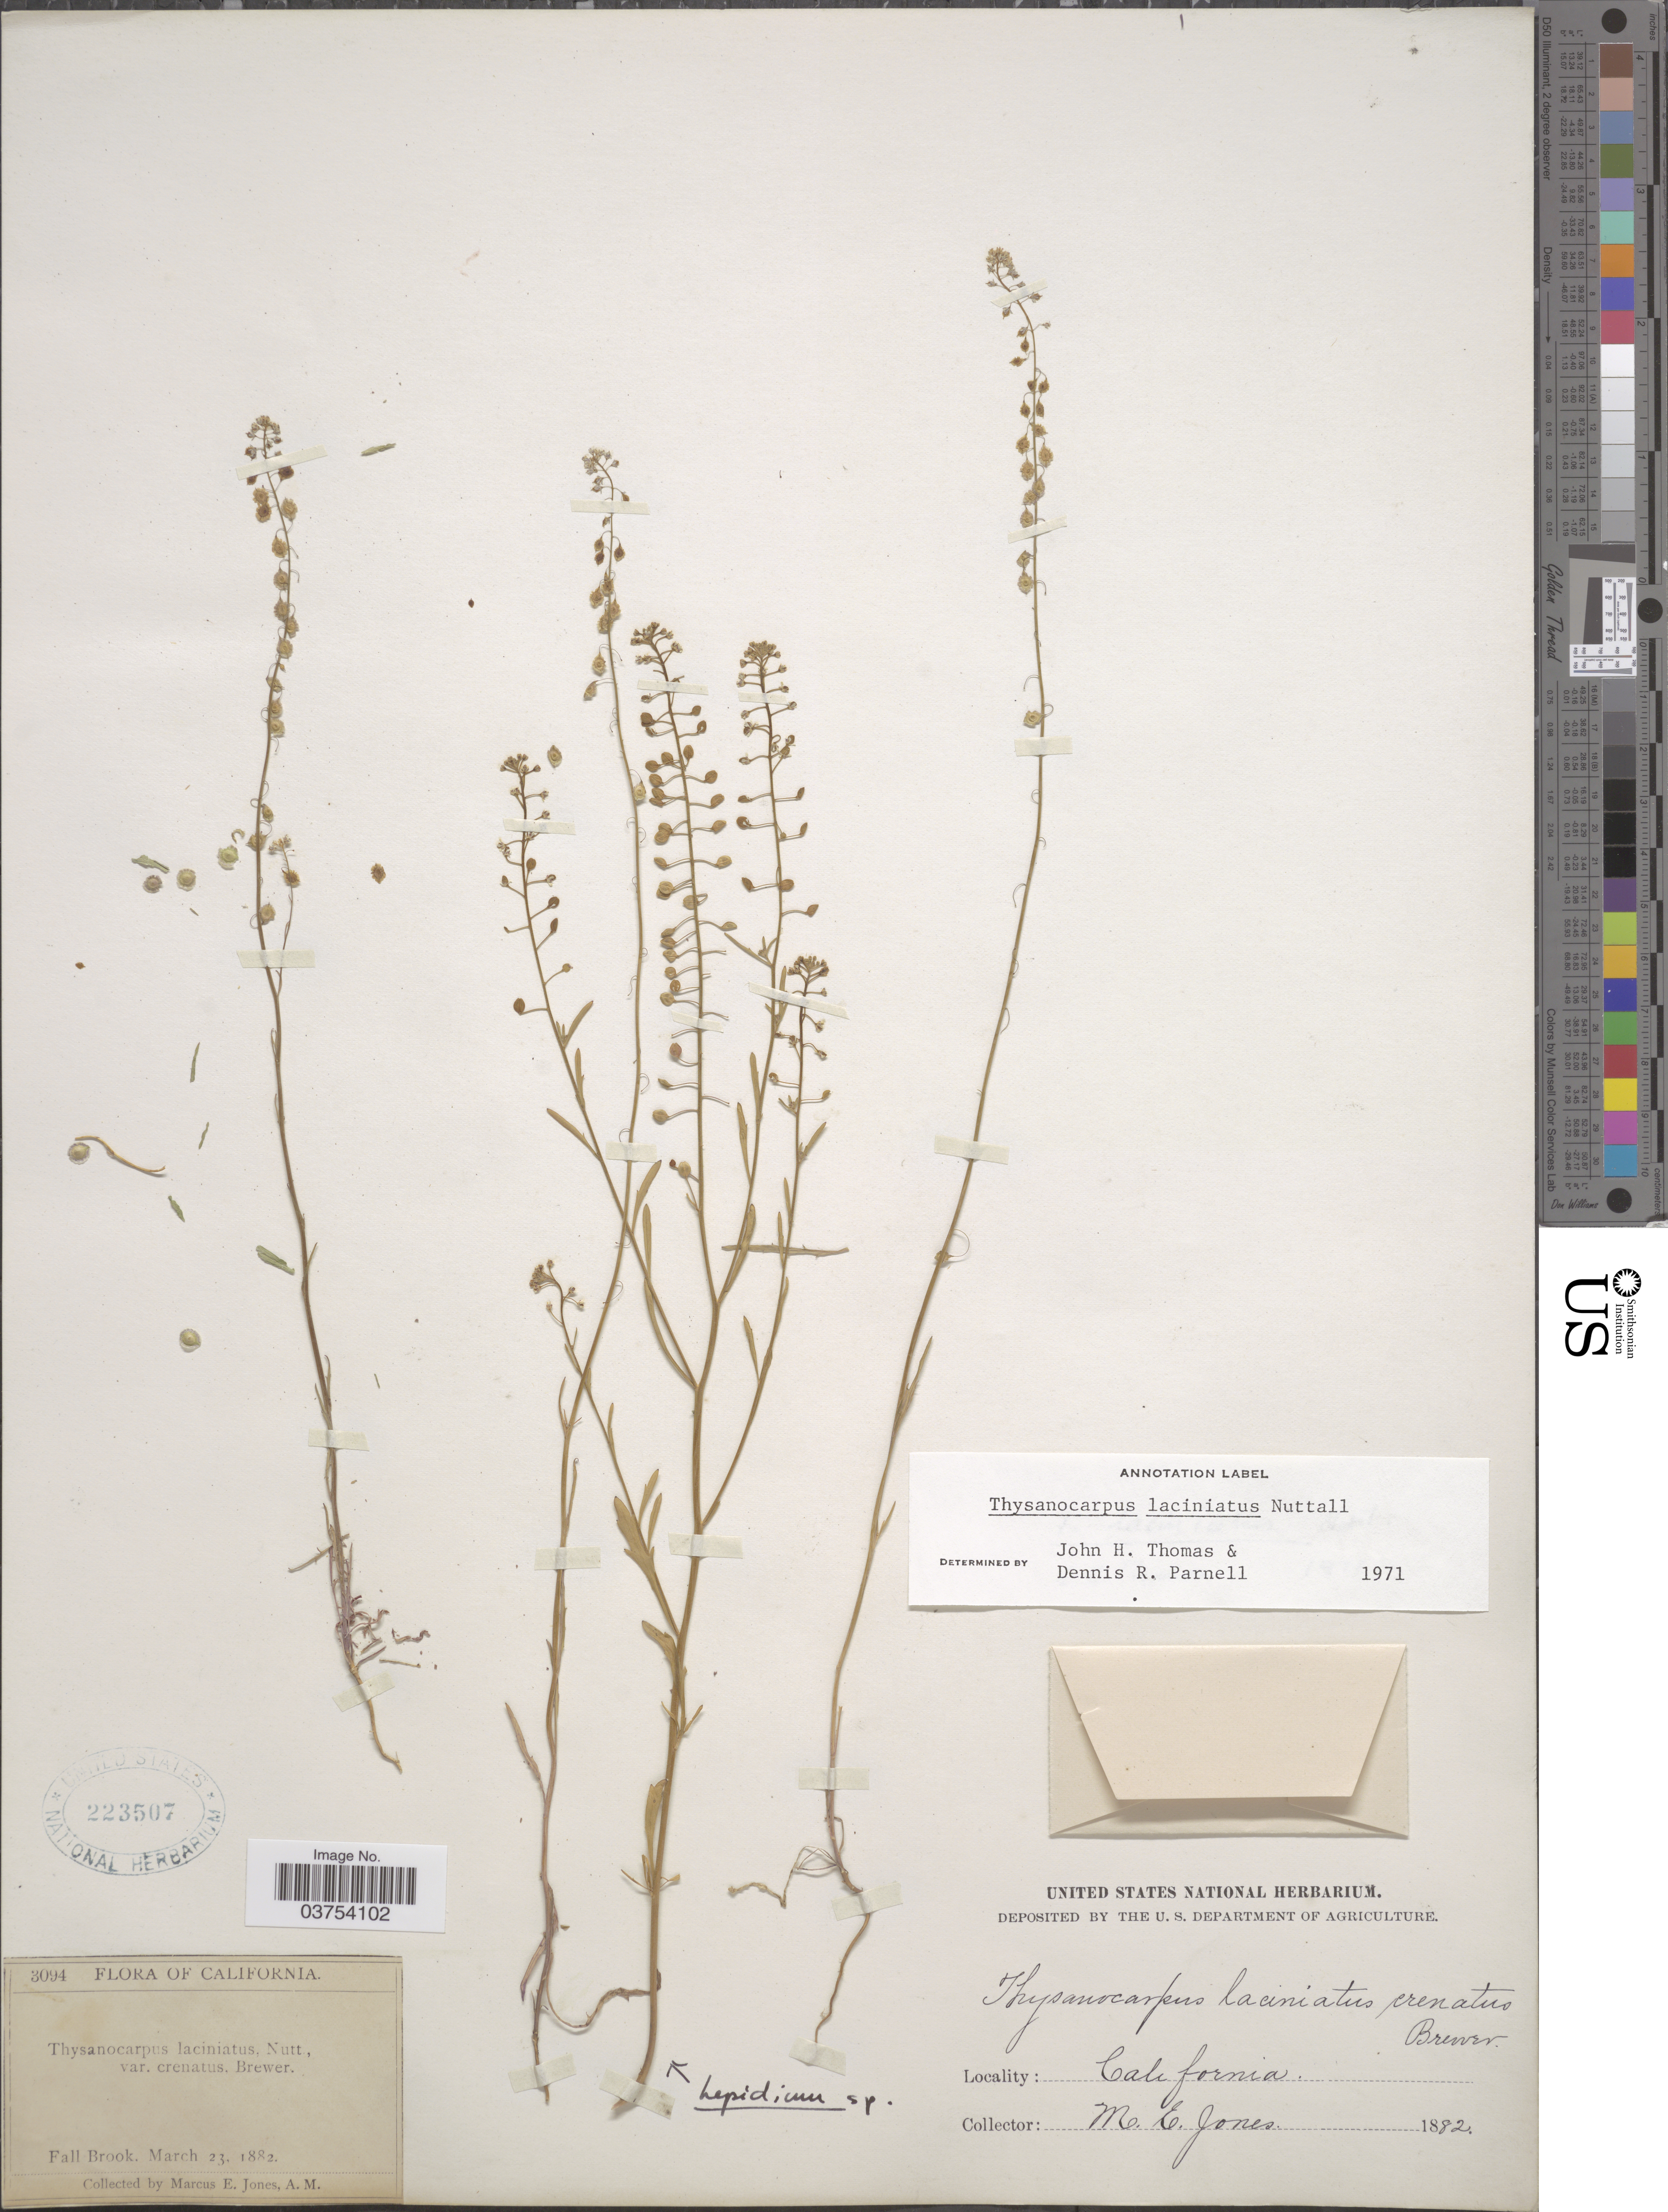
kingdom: Plantae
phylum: Tracheophyta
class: Magnoliopsida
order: Brassicales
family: Brassicaceae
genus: Thysanocarpus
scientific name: Thysanocarpus laciniatus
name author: Nutt. in Torr. & A. Gray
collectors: M. E. Jones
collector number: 3094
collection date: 1882-03-23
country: United States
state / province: California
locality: Fall Brook.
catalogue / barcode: US 223507